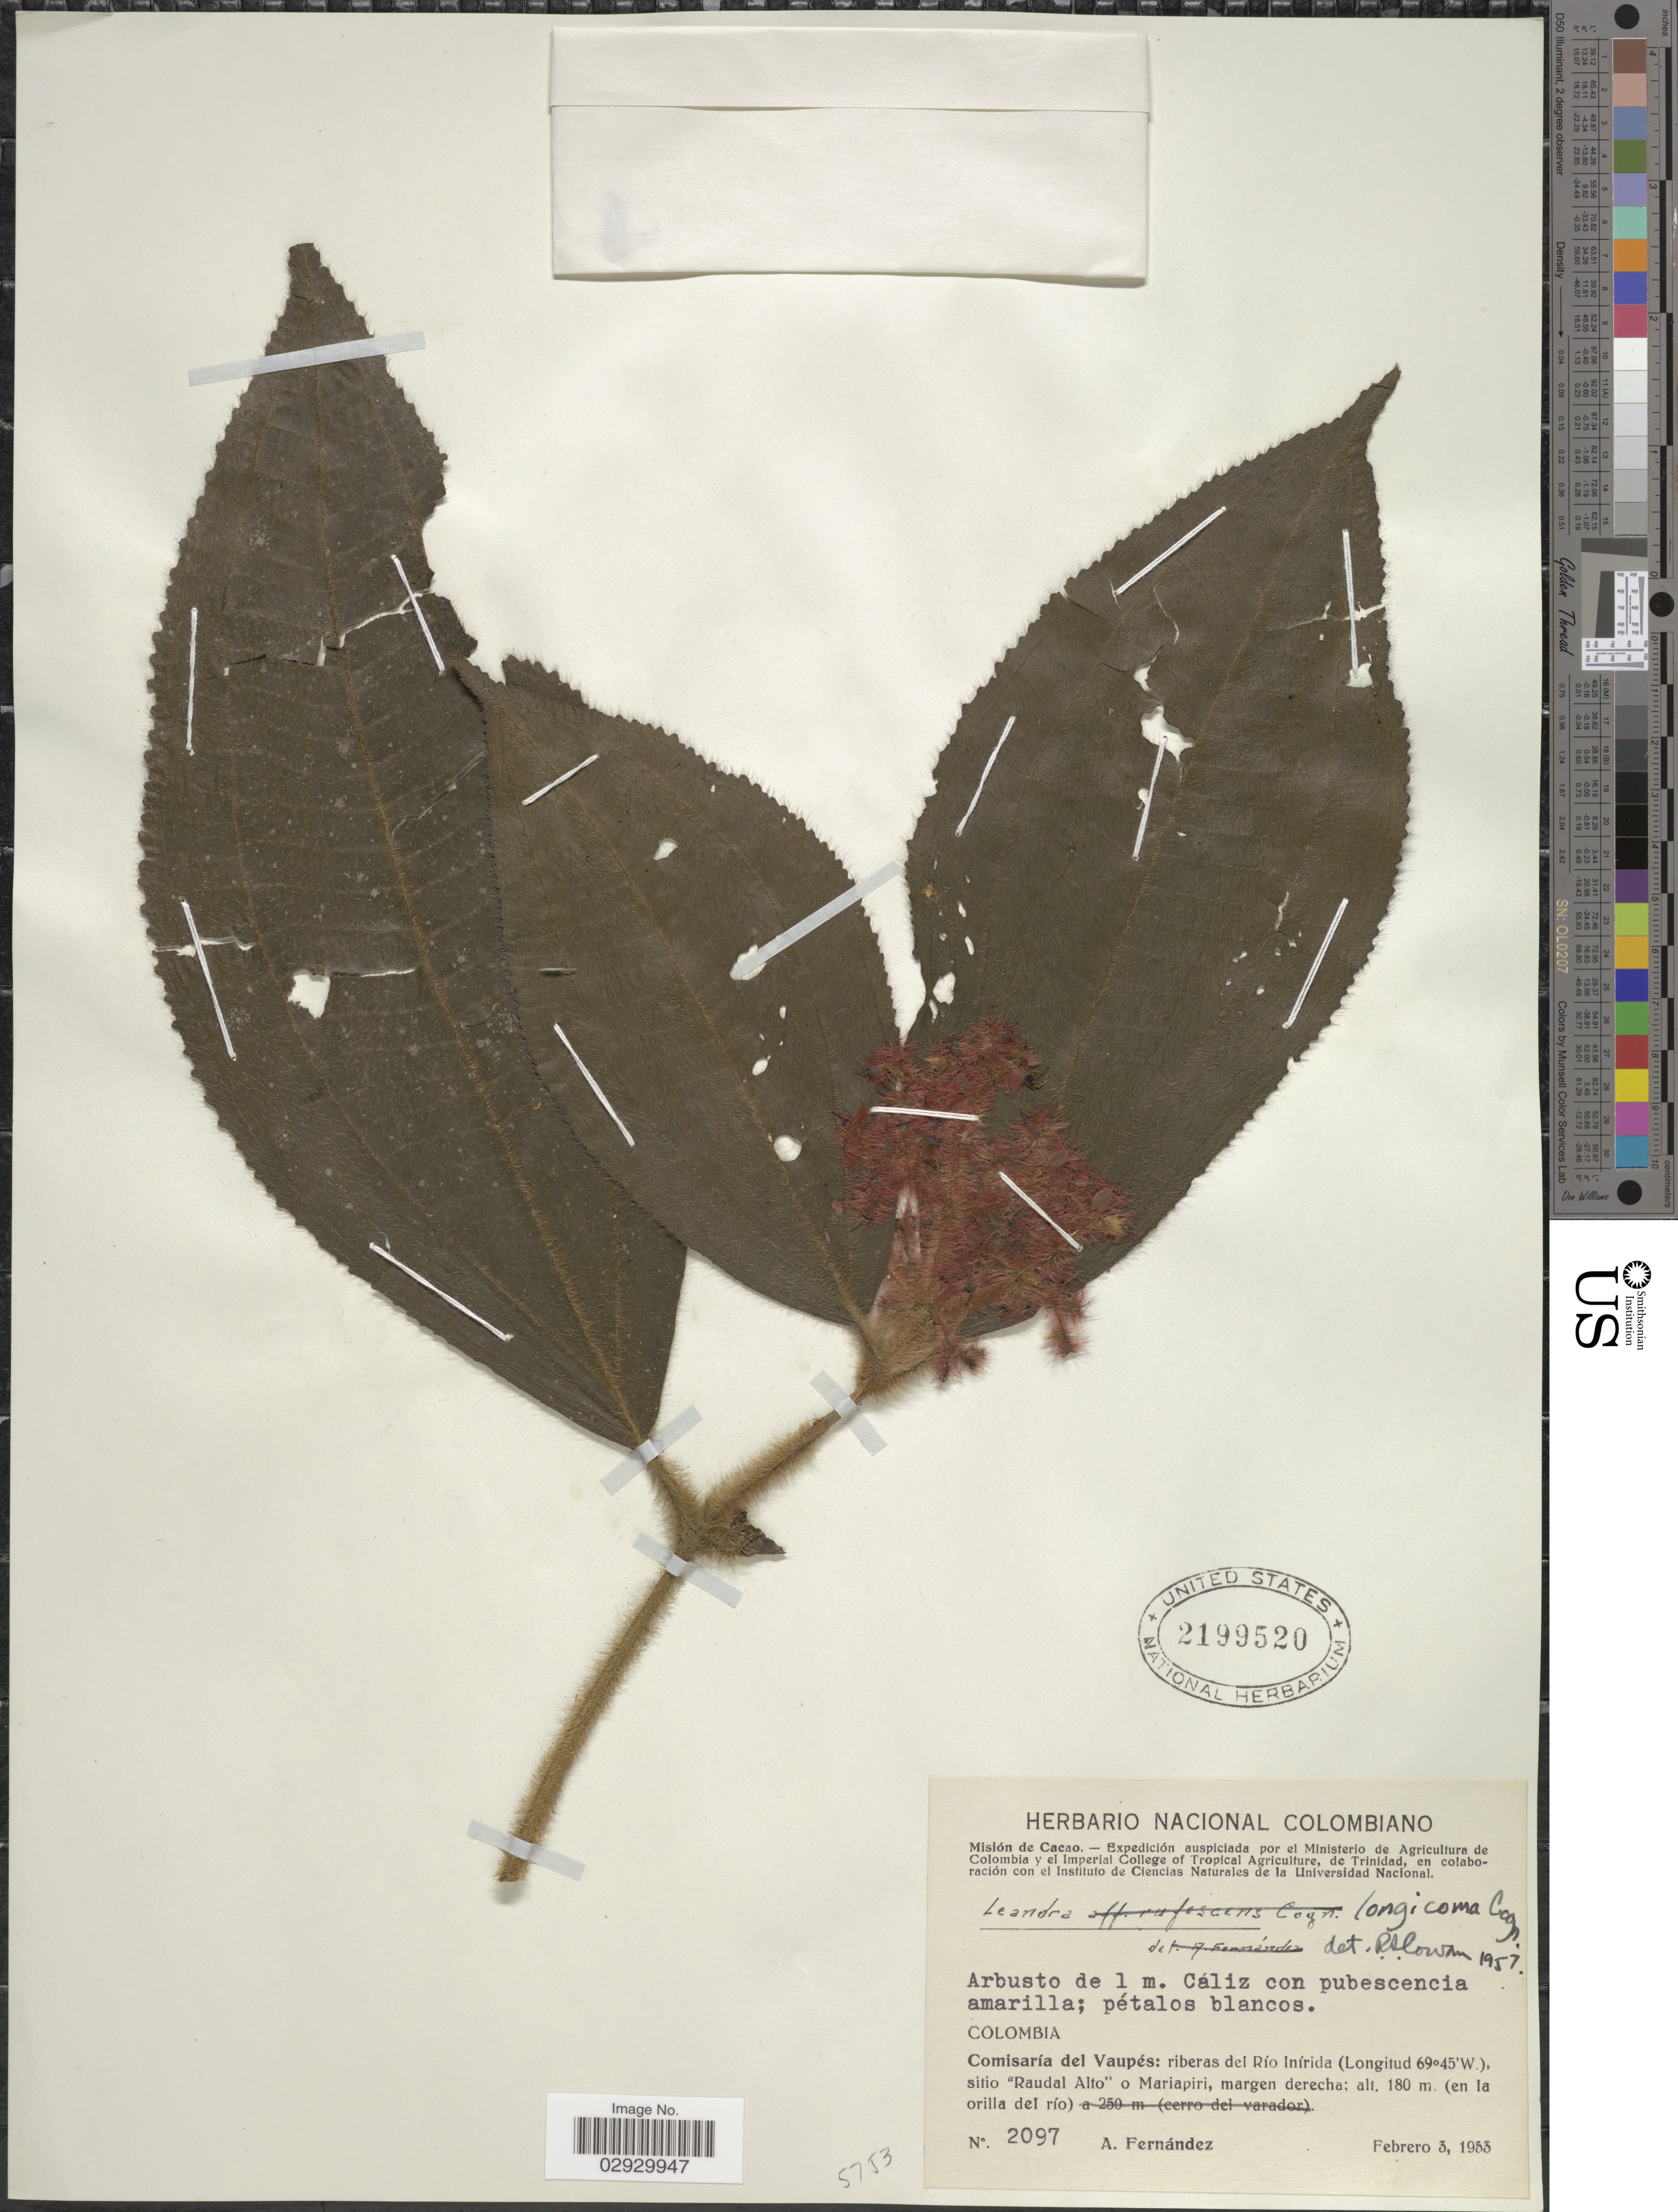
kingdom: Plantae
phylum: Tracheophyta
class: Magnoliopsida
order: Myrtales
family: Melastomataceae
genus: Leandra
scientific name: Leandra rhodopogon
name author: (DC.) Cogn.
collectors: A. Fernández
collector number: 2097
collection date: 1953-02-03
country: Colombia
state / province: Vaupés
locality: Comisaría del Vaupés: riberas del Río Inírida, sitio "Raudal Alto" o Mariapiri, margen derecha (en la orilla del río).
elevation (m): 180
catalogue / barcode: US 2199520